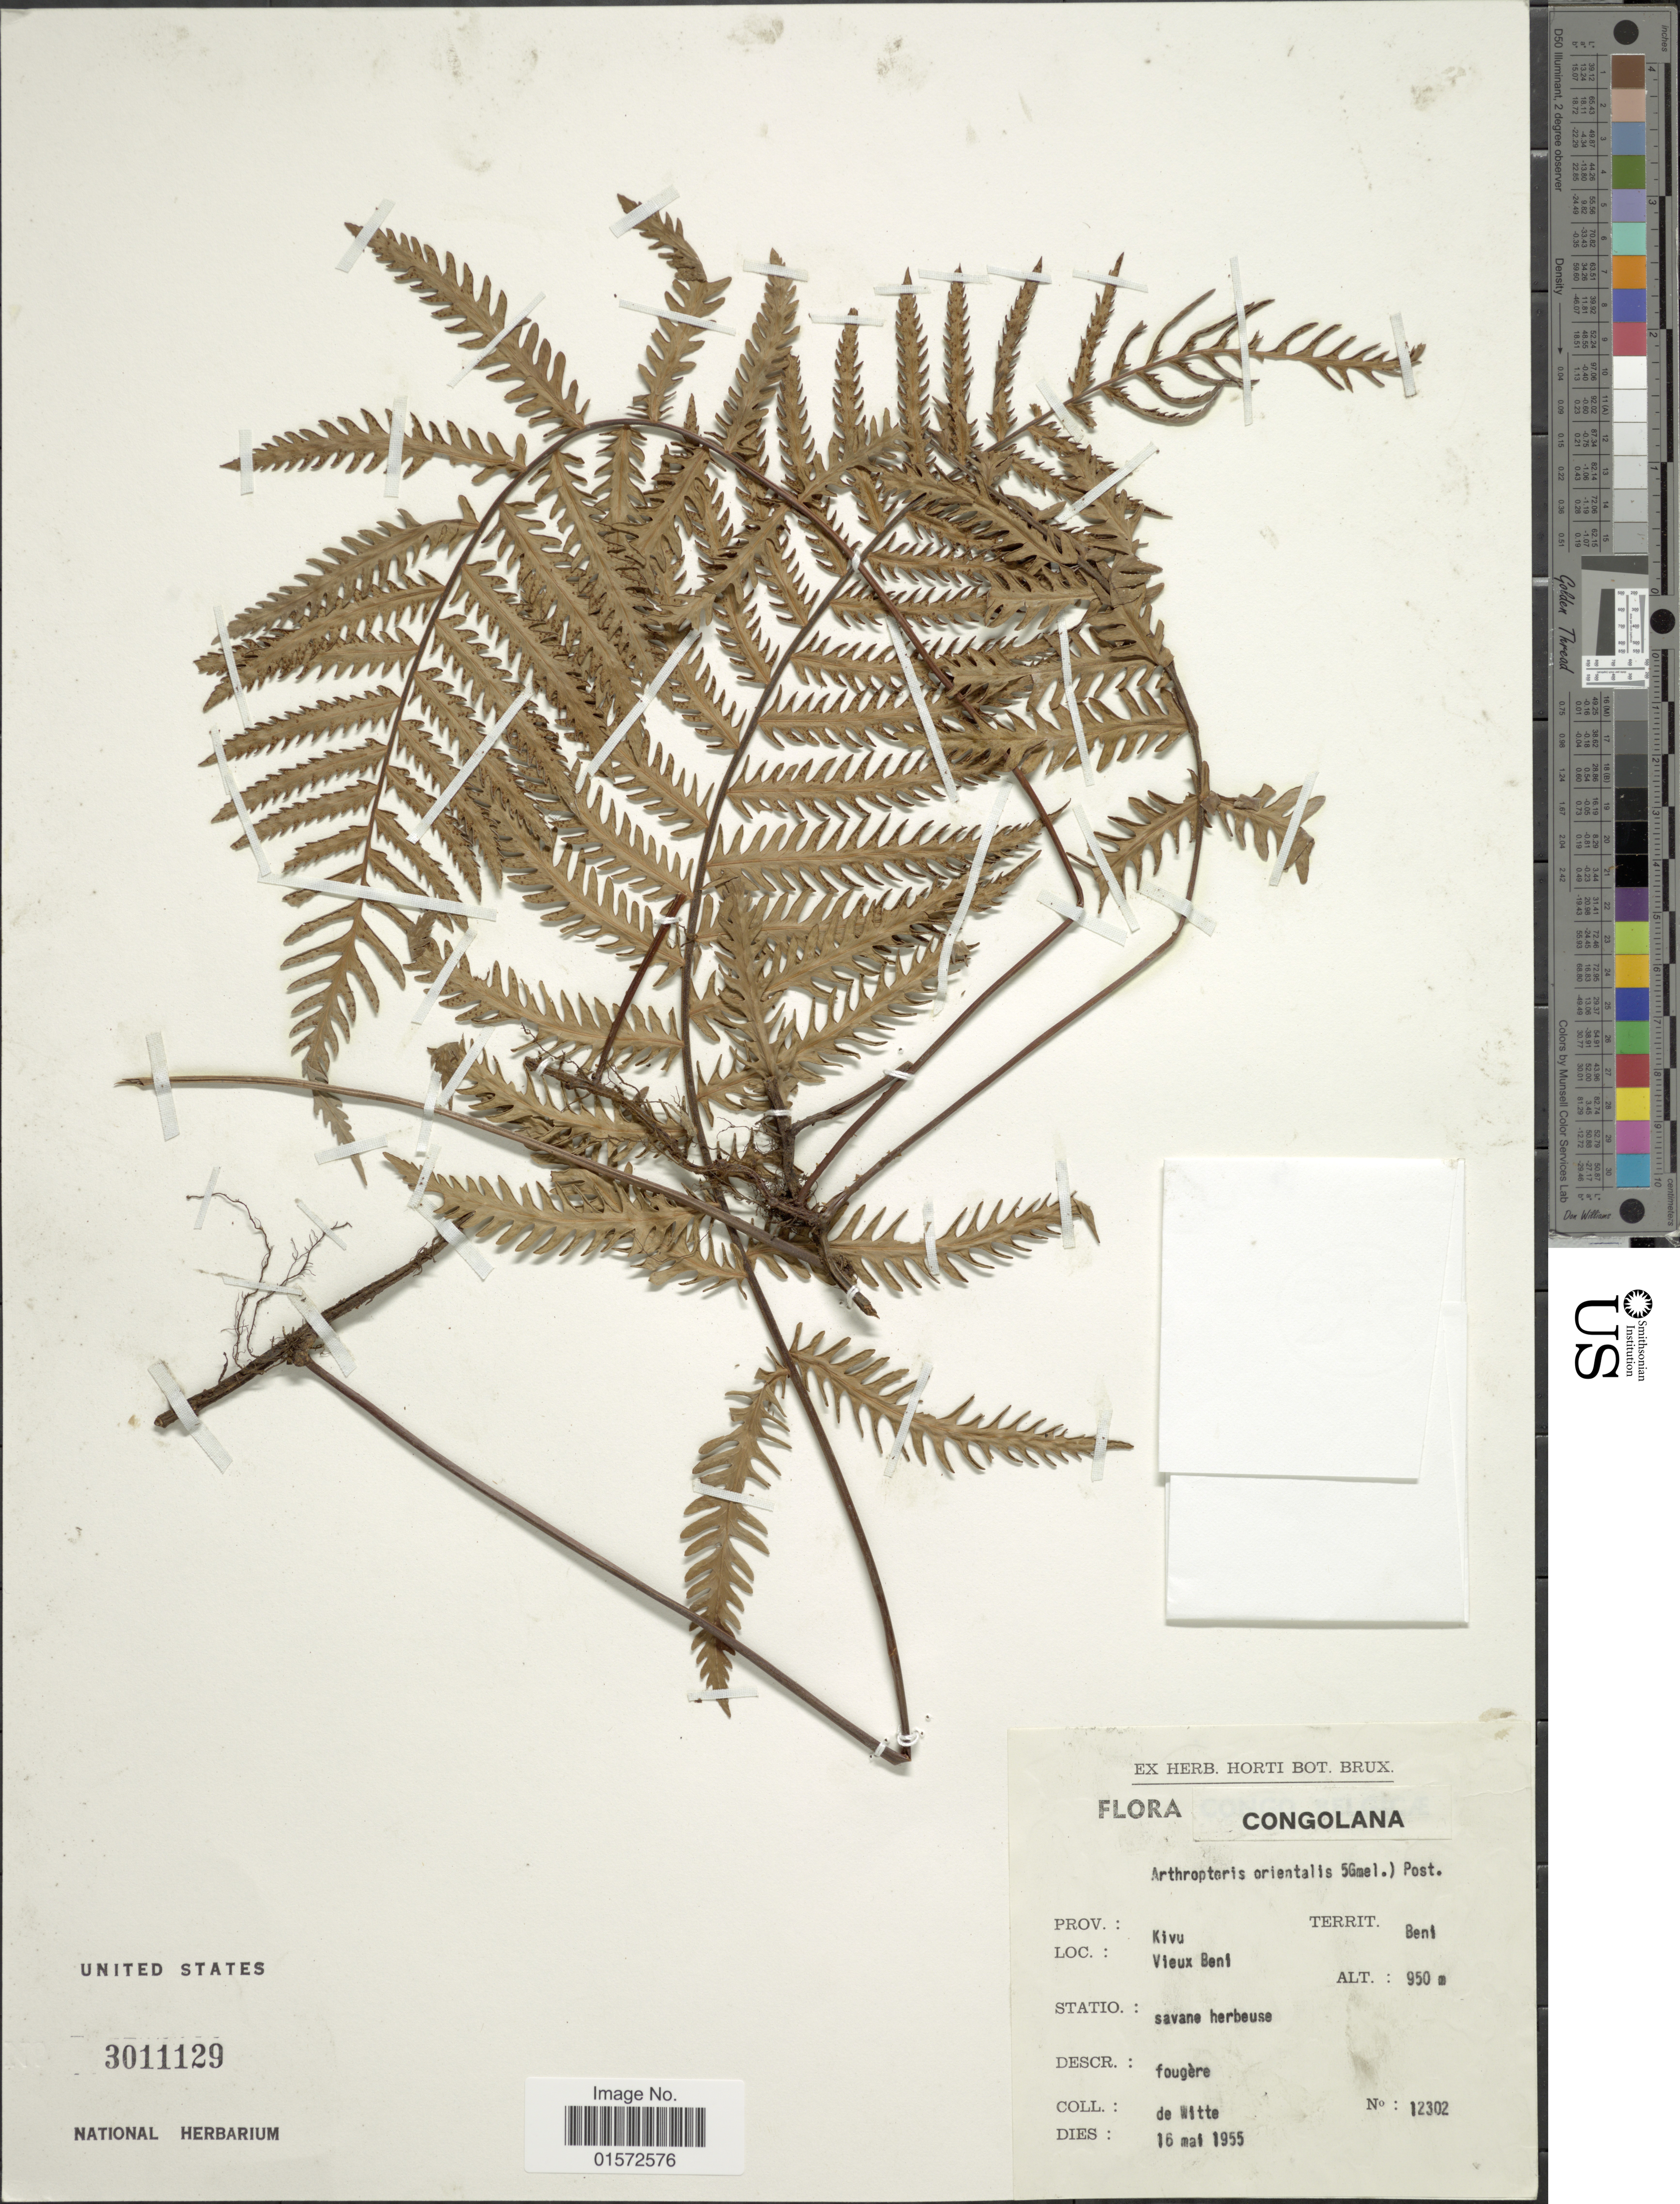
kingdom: Plantae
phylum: Tracheophyta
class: Polypodiopsida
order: Polypodiales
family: Tectariaceae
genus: Arthropteris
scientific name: Arthropteris orientalis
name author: (J.F. Gmel.) Posth.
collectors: -. de Witte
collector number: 12302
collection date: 1955-05-16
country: Congo, Democratic Republic of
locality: Kivu, territ. Beni. Vieux Beni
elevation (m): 950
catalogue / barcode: US 3011129